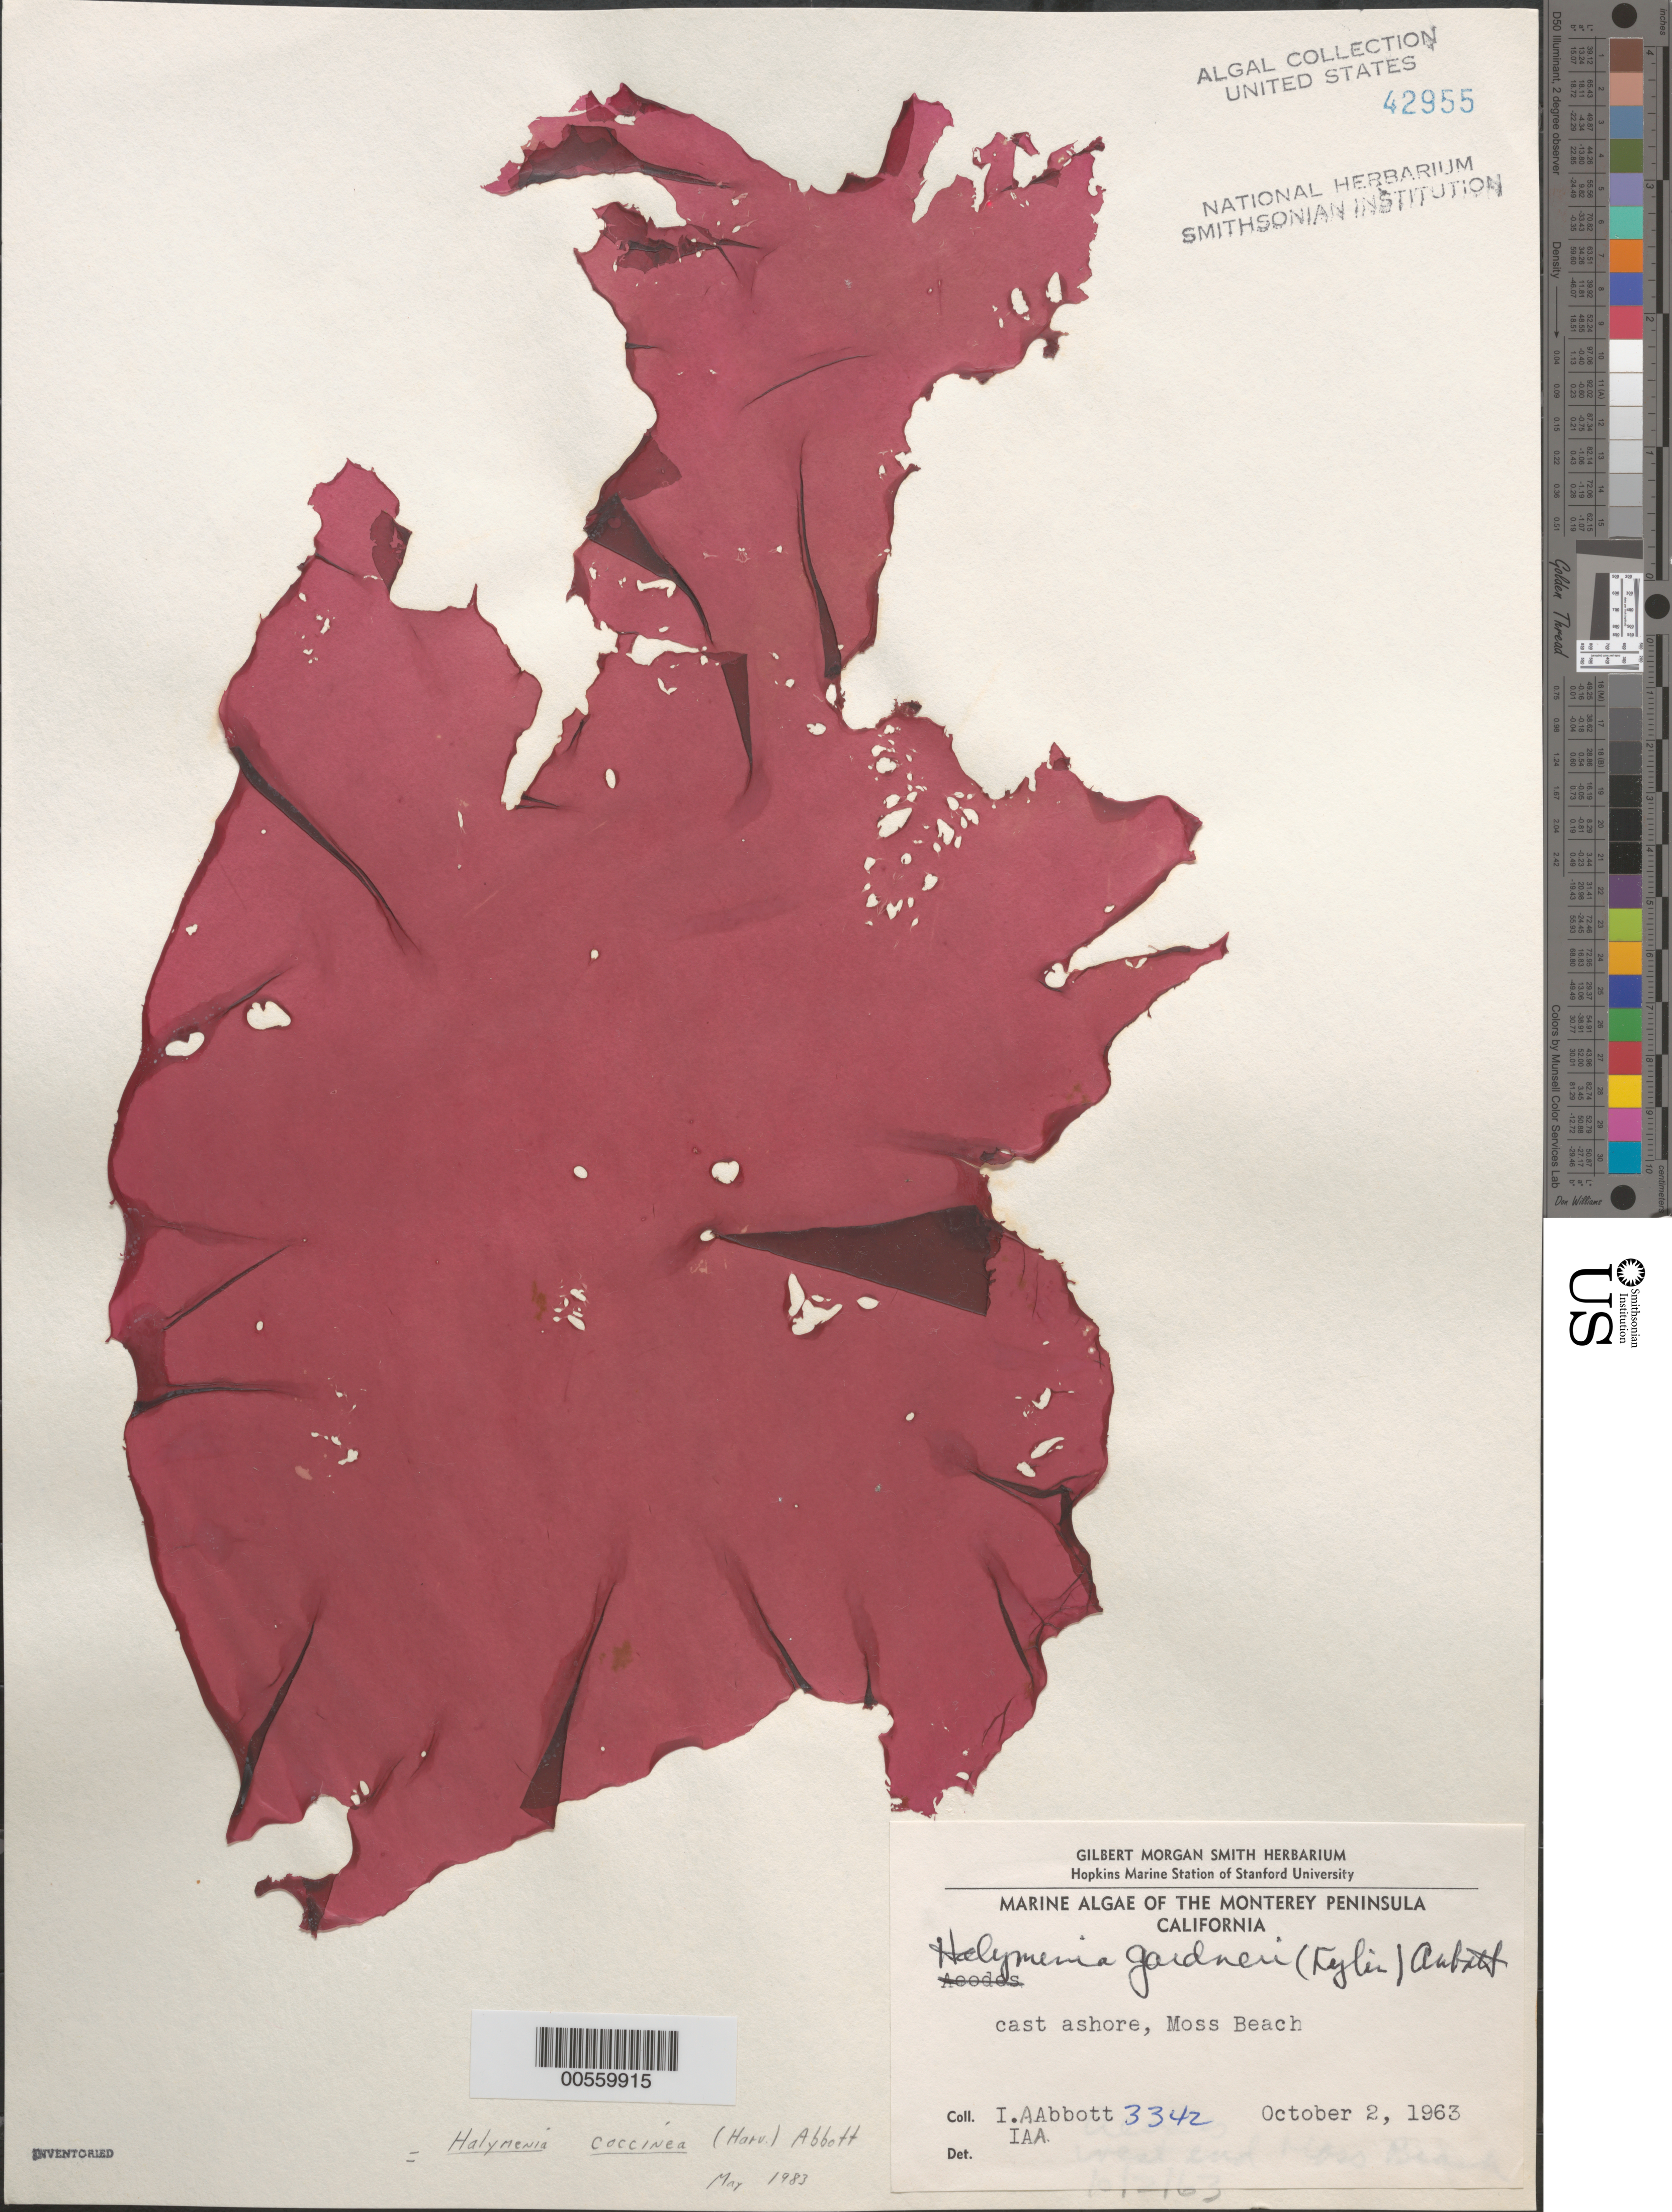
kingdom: Plantae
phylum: Rhodophyta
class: Florideophyceae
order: Gigartinales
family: Dumontiaceae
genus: Weeksia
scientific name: Weeksia coccinea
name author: (Harv.) S.C. Lindstrom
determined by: Algae name updating Project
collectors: I. A. Abbott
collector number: IAA 3342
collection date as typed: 02 Oct 1963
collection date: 1963-10-02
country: United States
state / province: California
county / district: Monterey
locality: Moss Beach, Monterey Peninsula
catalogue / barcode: US 42955